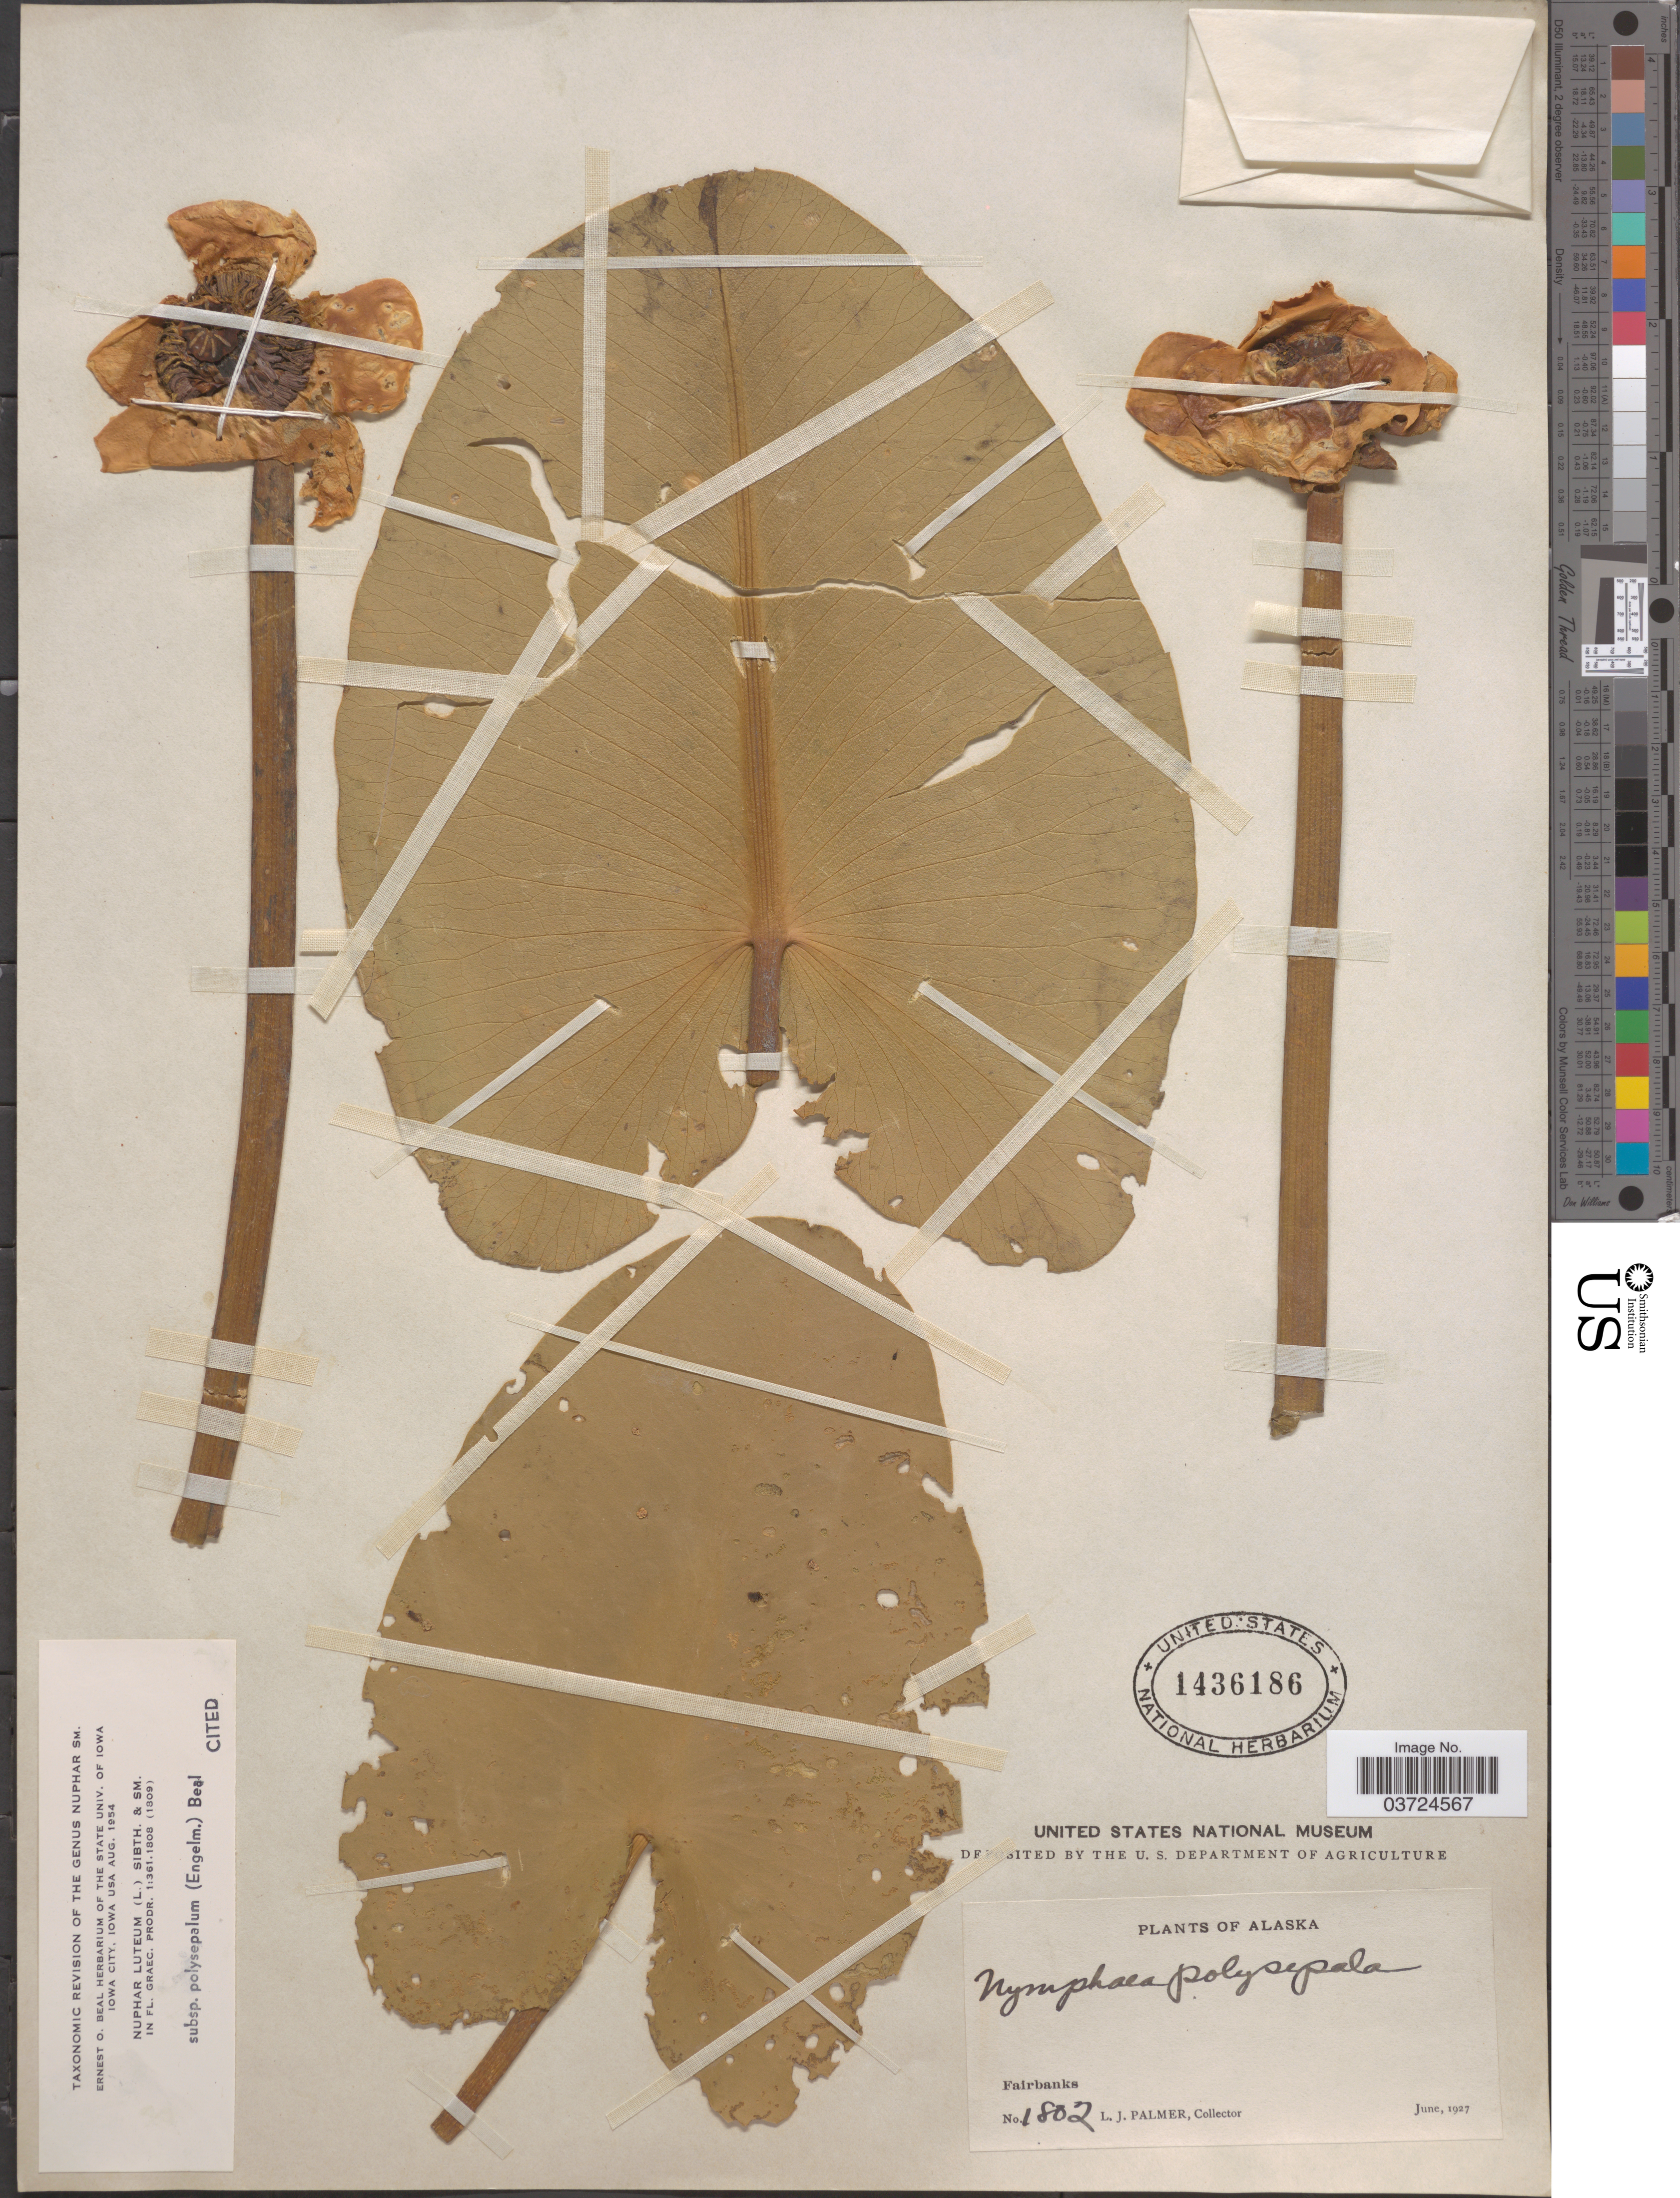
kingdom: Plantae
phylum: Tracheophyta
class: Magnoliopsida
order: Nymphaeales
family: Nymphaeaceae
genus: Nuphar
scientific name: Nuphar polysepala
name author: Englem.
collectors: L. J. Palmer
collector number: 1802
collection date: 1927-06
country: United States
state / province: Alaska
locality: Fairbanks.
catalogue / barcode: US 1436186